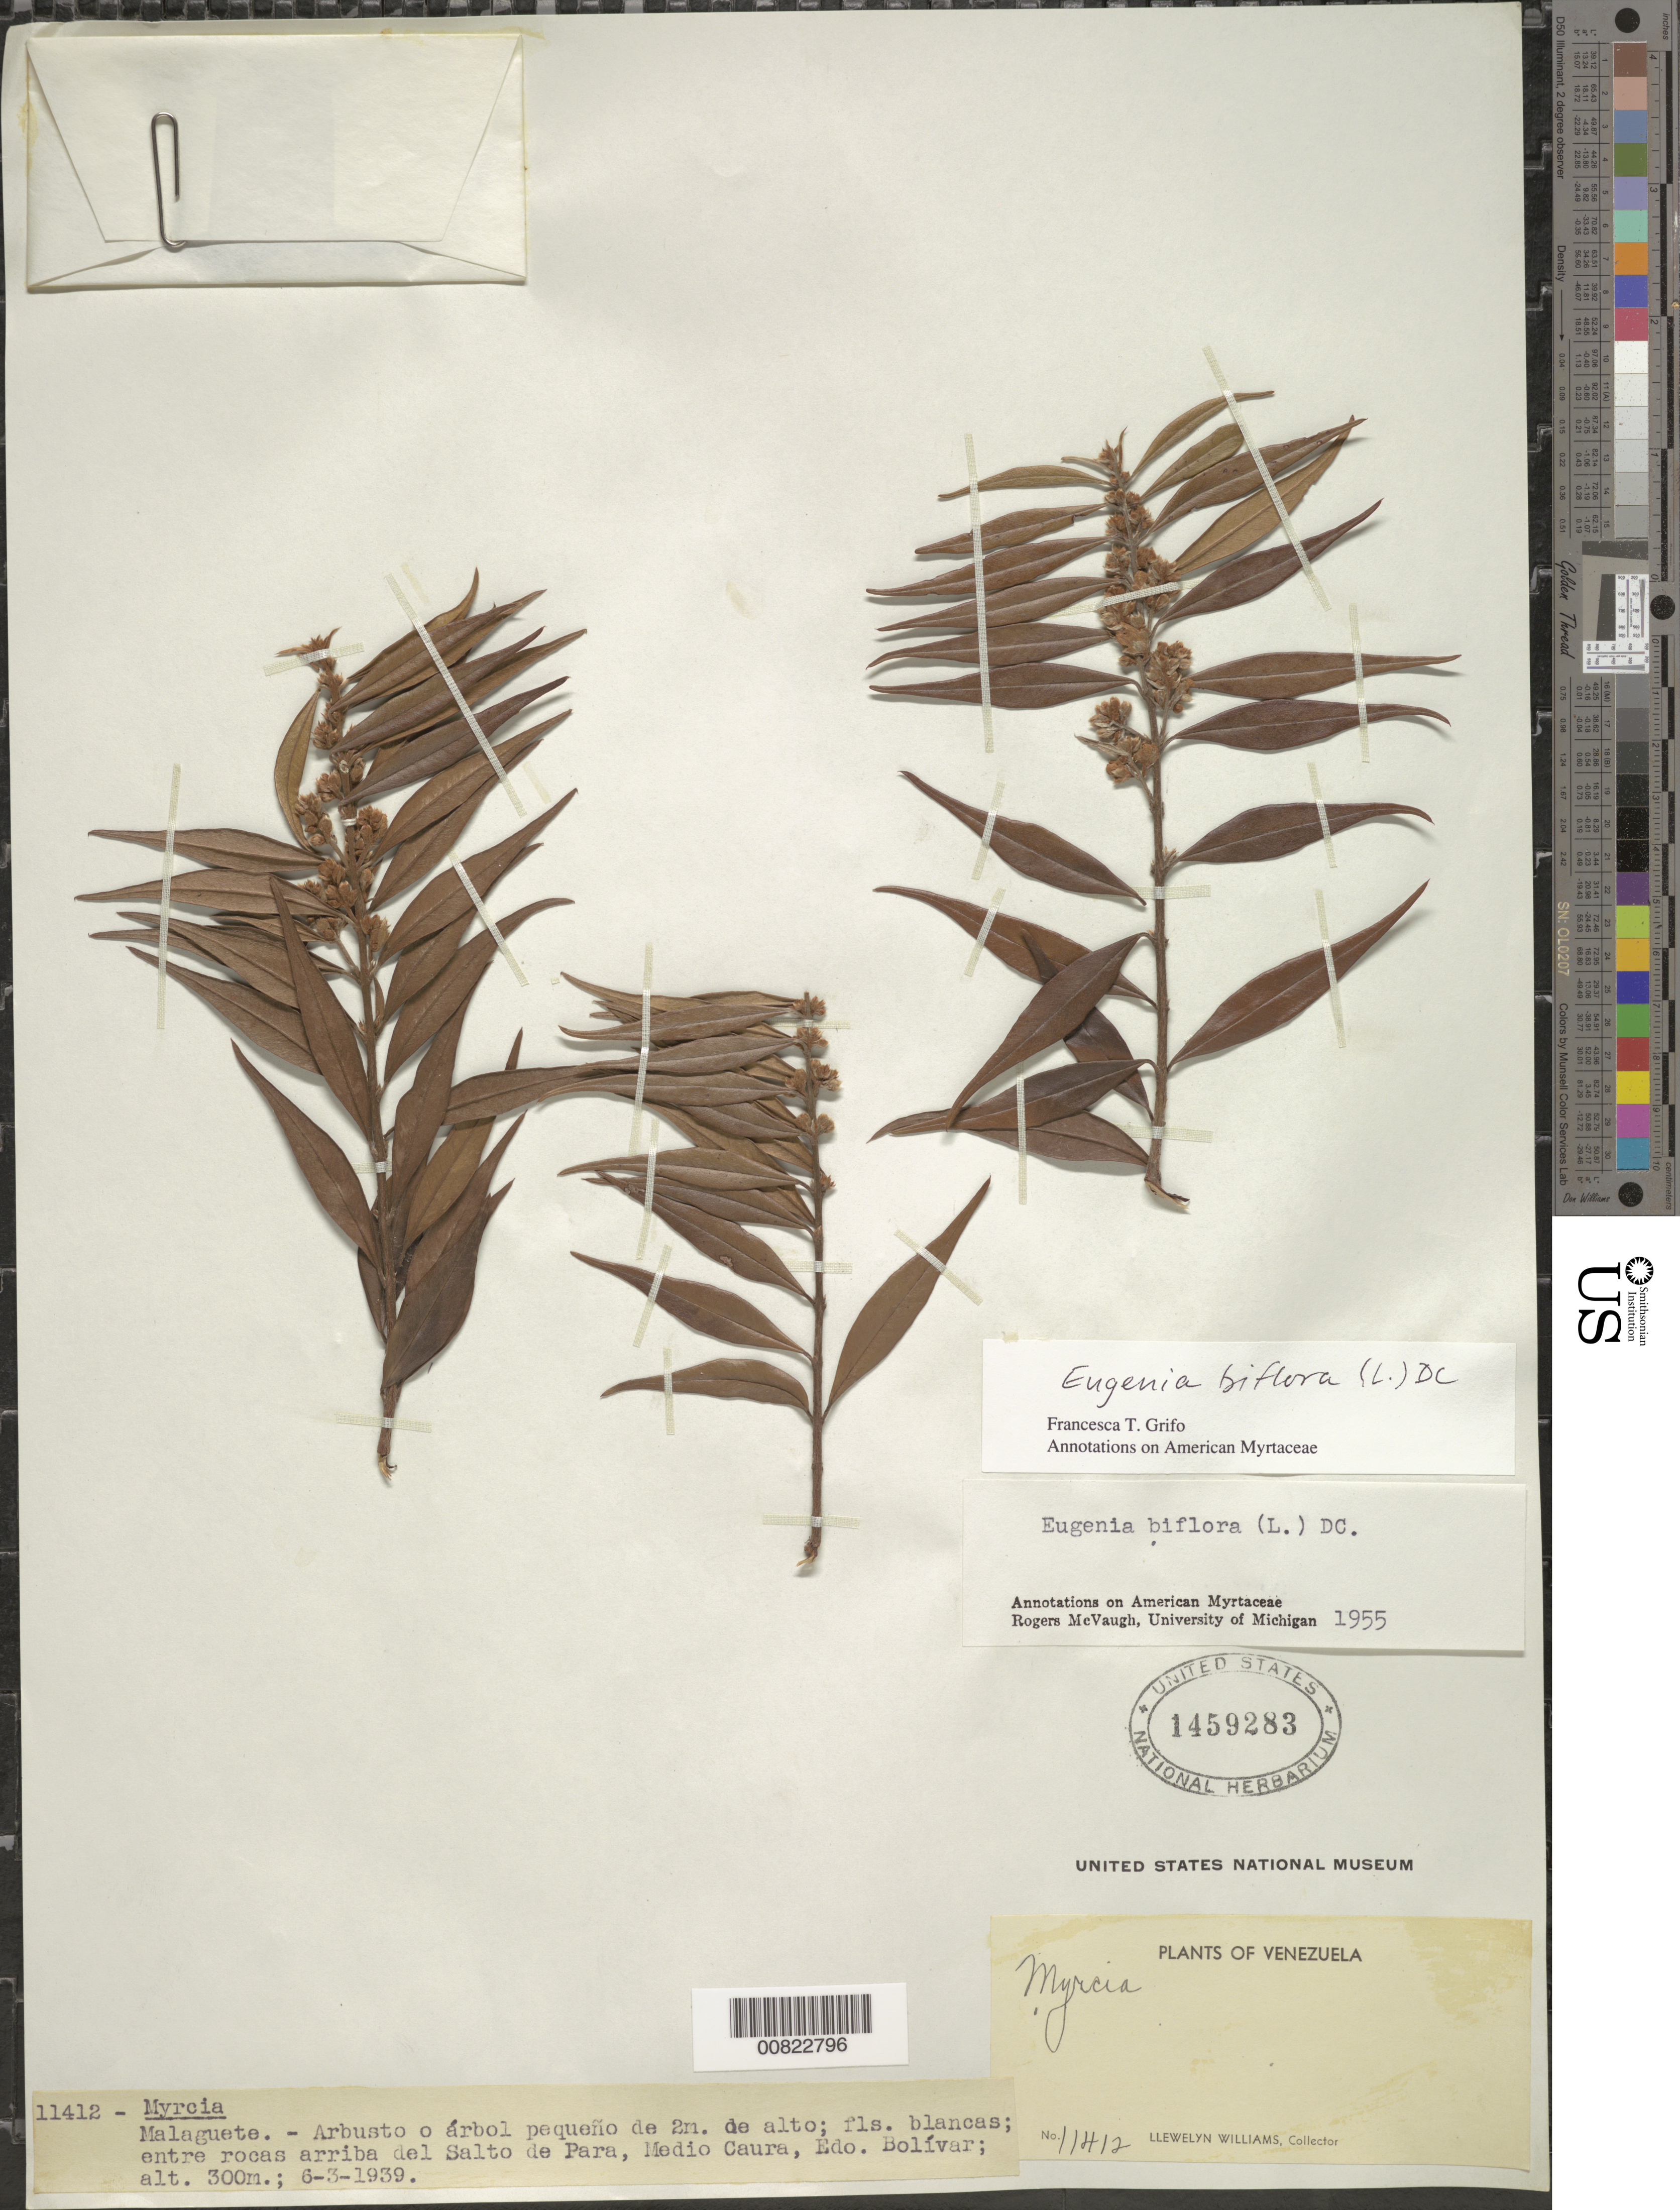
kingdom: Plantae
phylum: Tracheophyta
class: Magnoliopsida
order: Myrtales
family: Myrtaceae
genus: Eugenia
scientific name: Eugenia biflora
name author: (L.) DC.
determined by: Grifo, F. T.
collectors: Ll. Williams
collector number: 11412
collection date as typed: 6-Mar-39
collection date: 1939-03-06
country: Venezuela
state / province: Bolívar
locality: Salto de Para, Medio Caura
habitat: Entre rocas arriba del salto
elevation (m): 300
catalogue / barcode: US 1459283